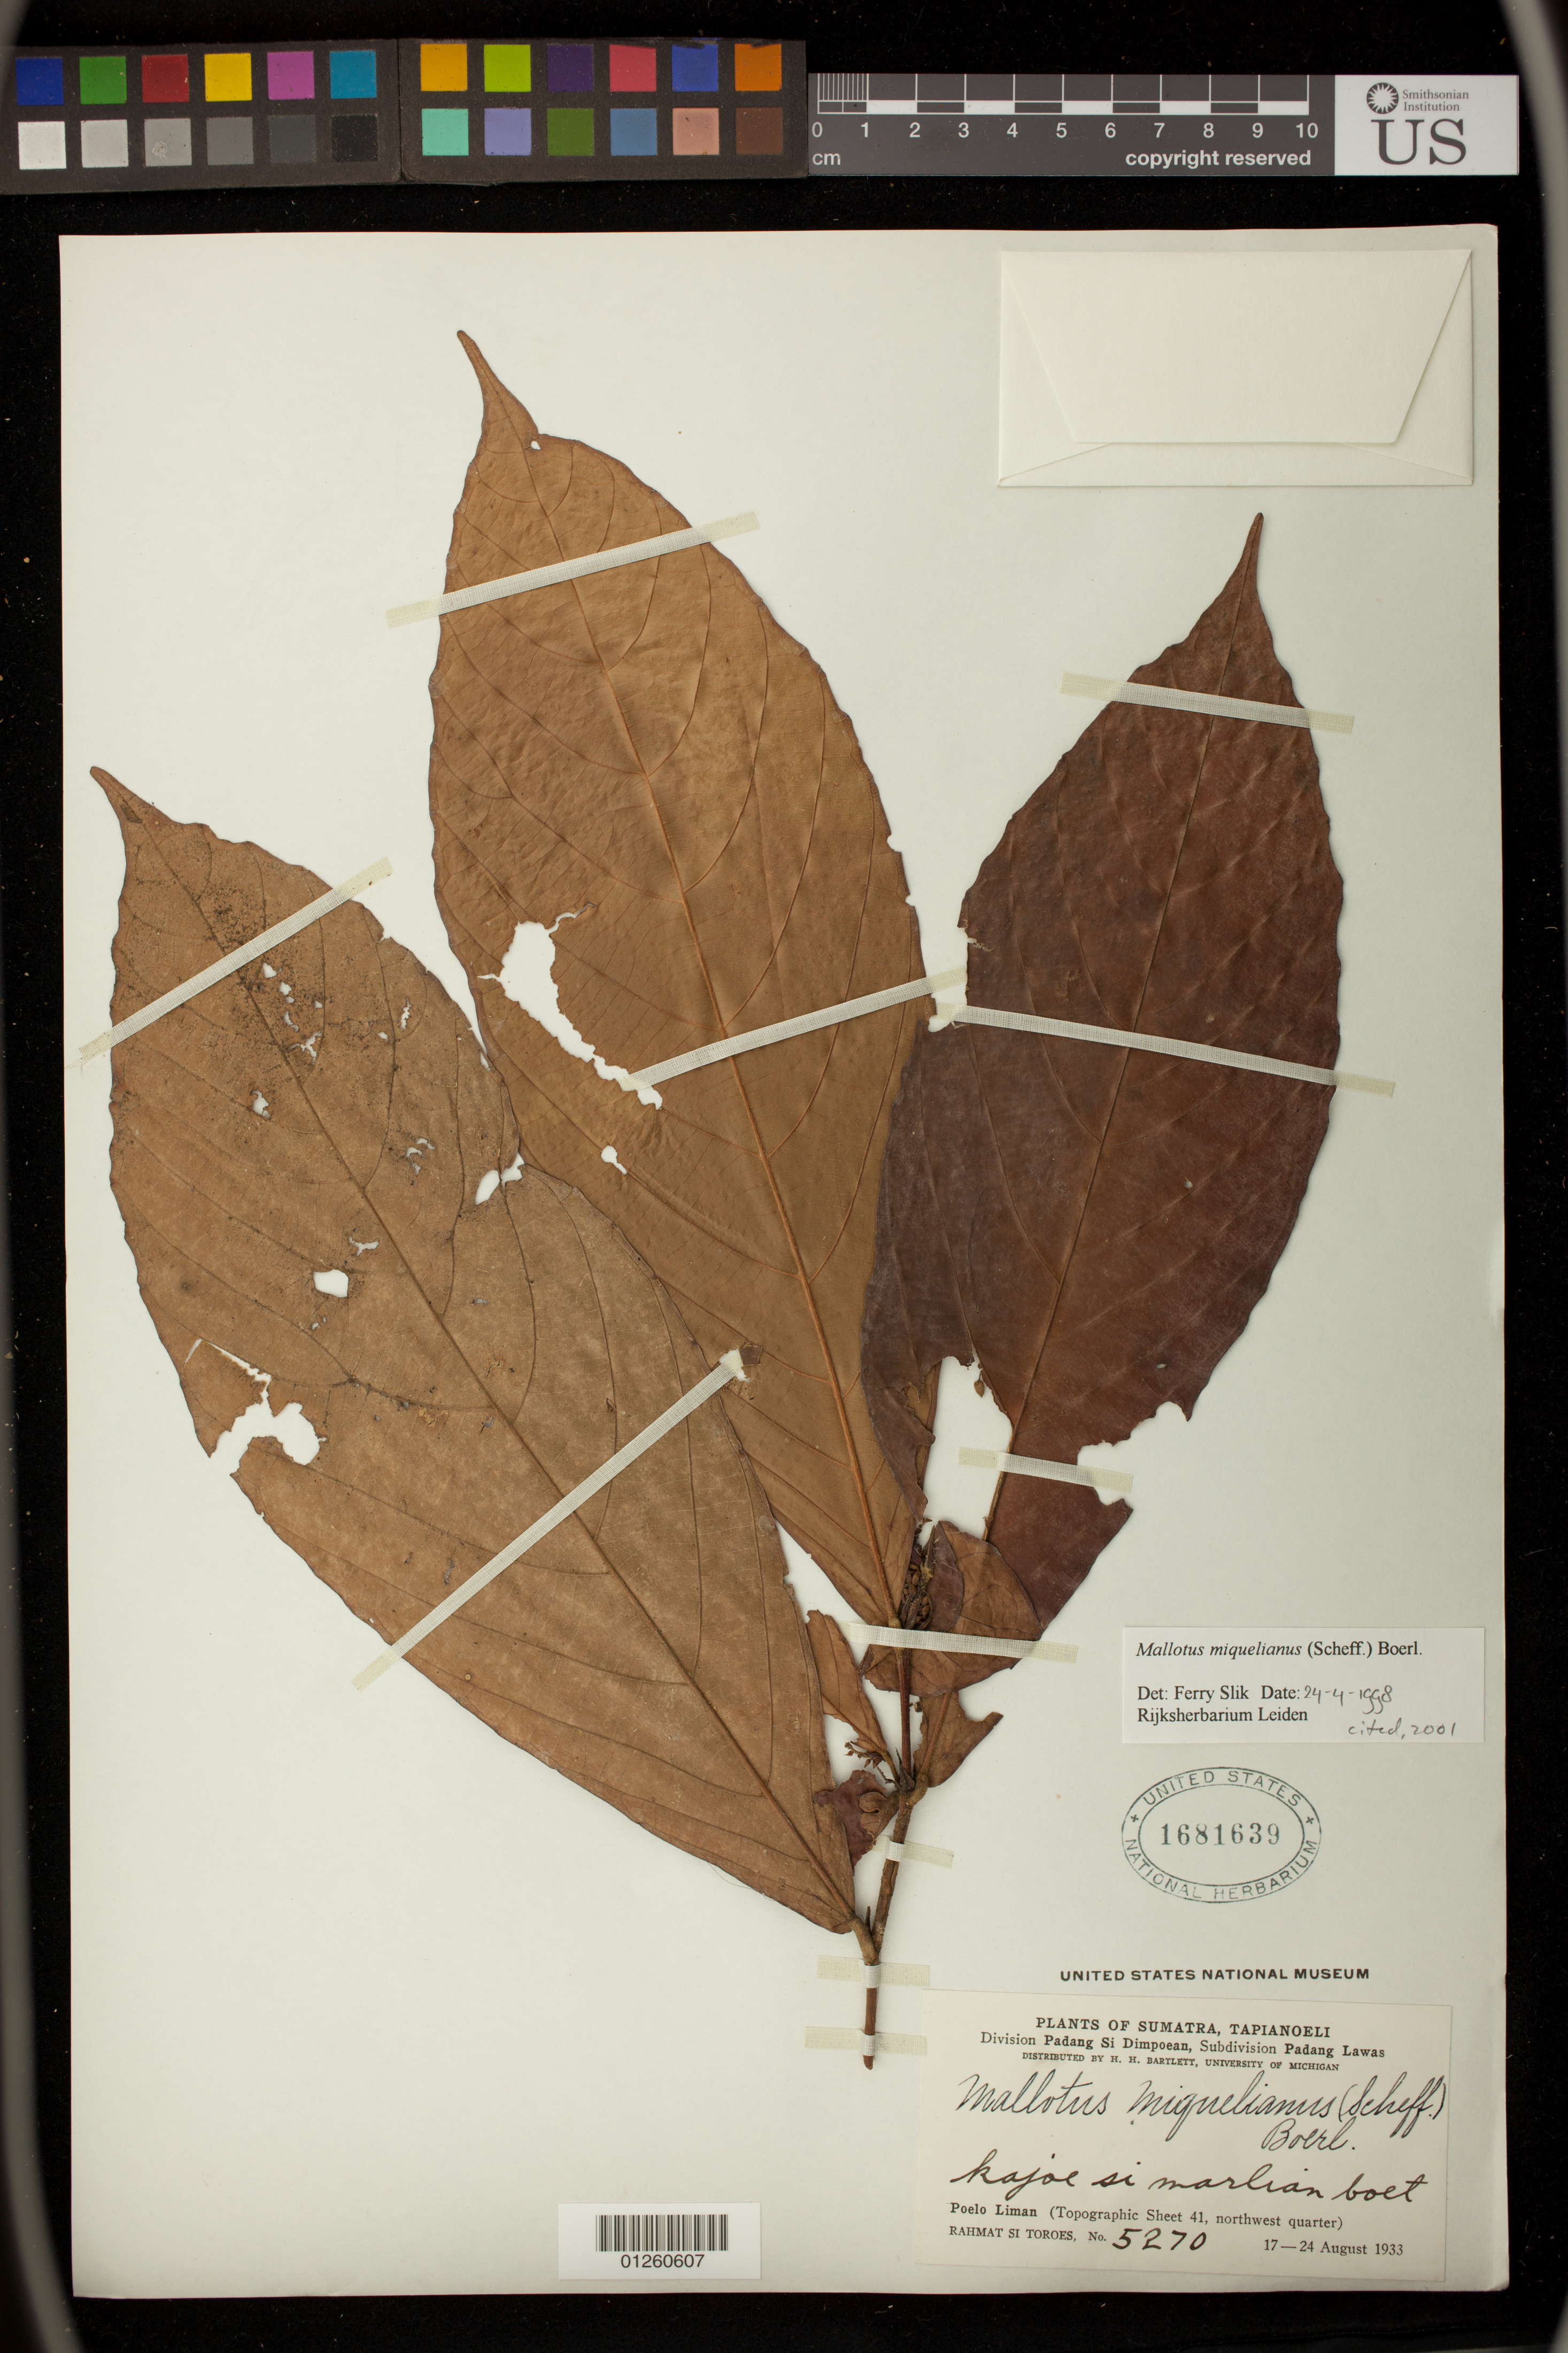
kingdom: Plantae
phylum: Tracheophyta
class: Magnoliopsida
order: Malpighiales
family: Euphorbiaceae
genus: Mallotus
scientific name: Mallotus miquelianus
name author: (Scheff.) Boerl.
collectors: Rahmat Si Boeea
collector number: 5270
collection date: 1933-08-17/1933-08-24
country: Indonesia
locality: Sumatra, Tapianoeli, Division Padang Si Dimpoean, Subdivision Padang Lawas, Poelo Liman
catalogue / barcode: US 1681639